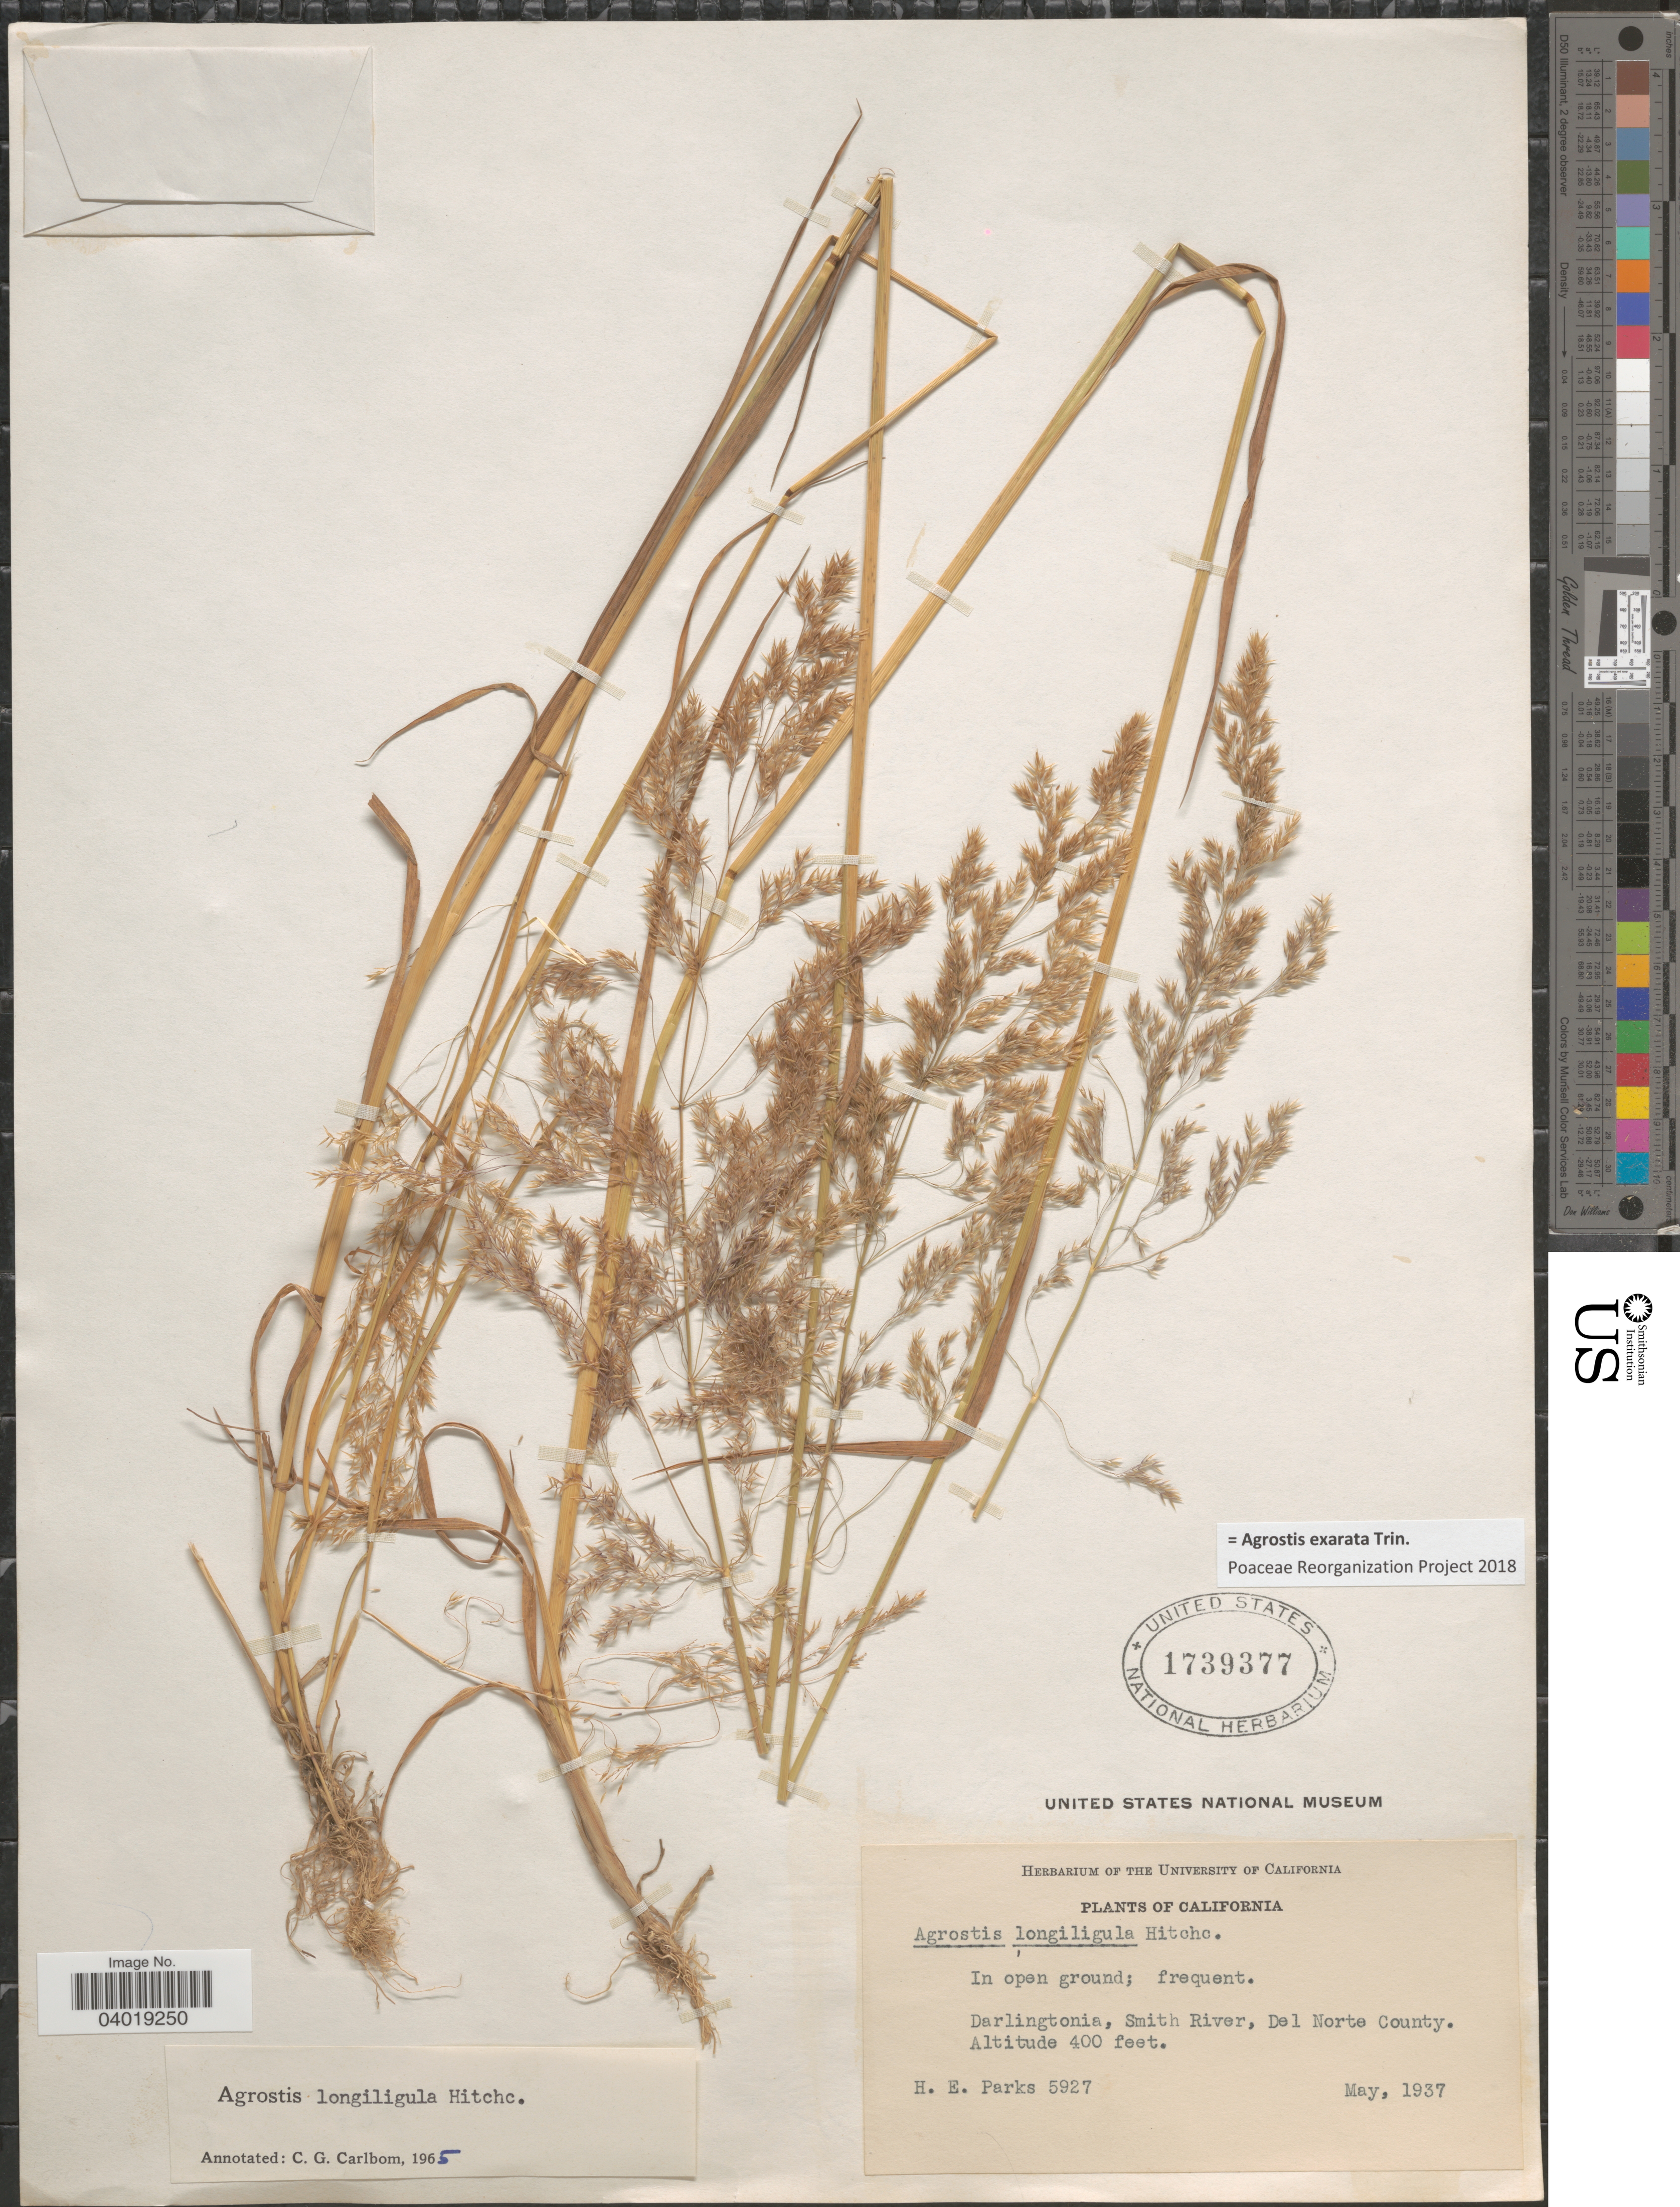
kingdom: Plantae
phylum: Tracheophyta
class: Liliopsida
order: Poales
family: Poaceae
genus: Agrostis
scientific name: Agrostis exarata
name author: Trin.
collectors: H. E. Parks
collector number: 5927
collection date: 1937-05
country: United States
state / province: California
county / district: Del Norte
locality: Darlingtonia, Smith River, Del Norte County.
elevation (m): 122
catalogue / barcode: US 1739377